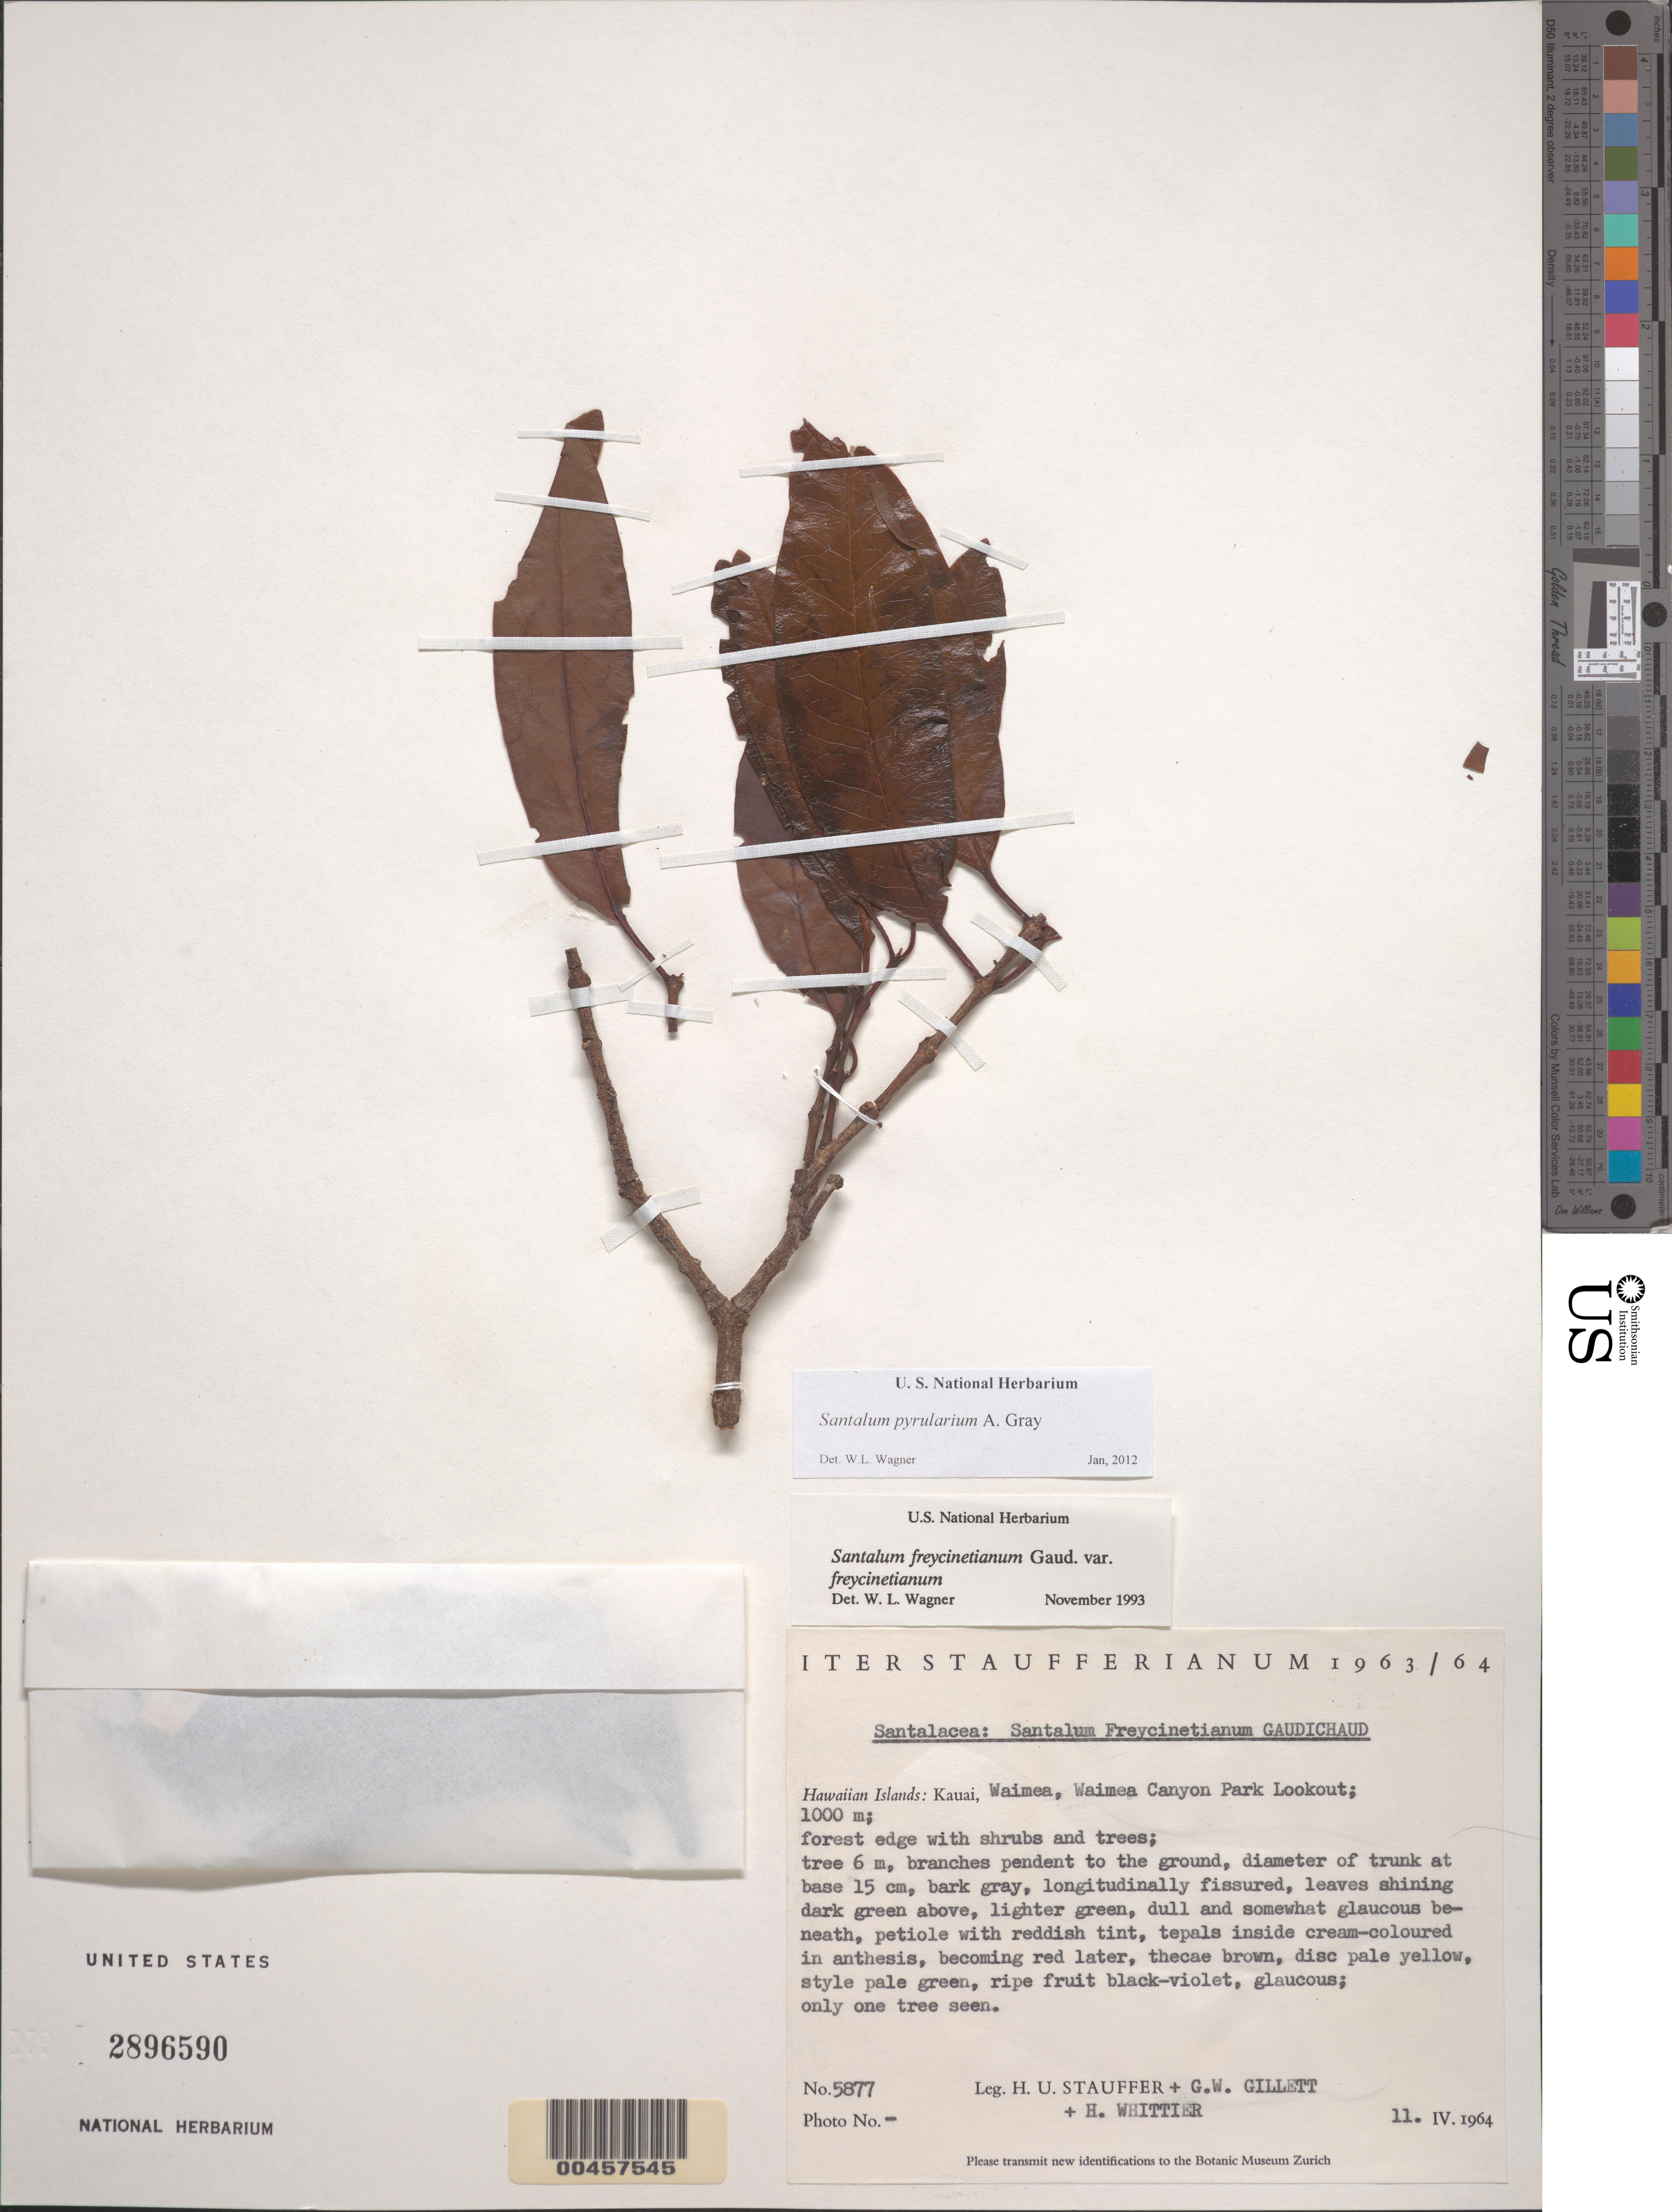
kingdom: Plantae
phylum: Tracheophyta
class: Magnoliopsida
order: Santalales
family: Santalaceae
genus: Santalum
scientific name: Santalum pyrularium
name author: A. Gray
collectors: H. U. Stauffer, G. Gillett & H. Whittier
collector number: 5877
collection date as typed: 11 Apr 1964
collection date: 1964-04-11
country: United States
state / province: Hawaii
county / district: Kauai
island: Kaua'i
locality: Waimea, Waimea Canyon Park Lookout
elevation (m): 1000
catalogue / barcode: US 2896590